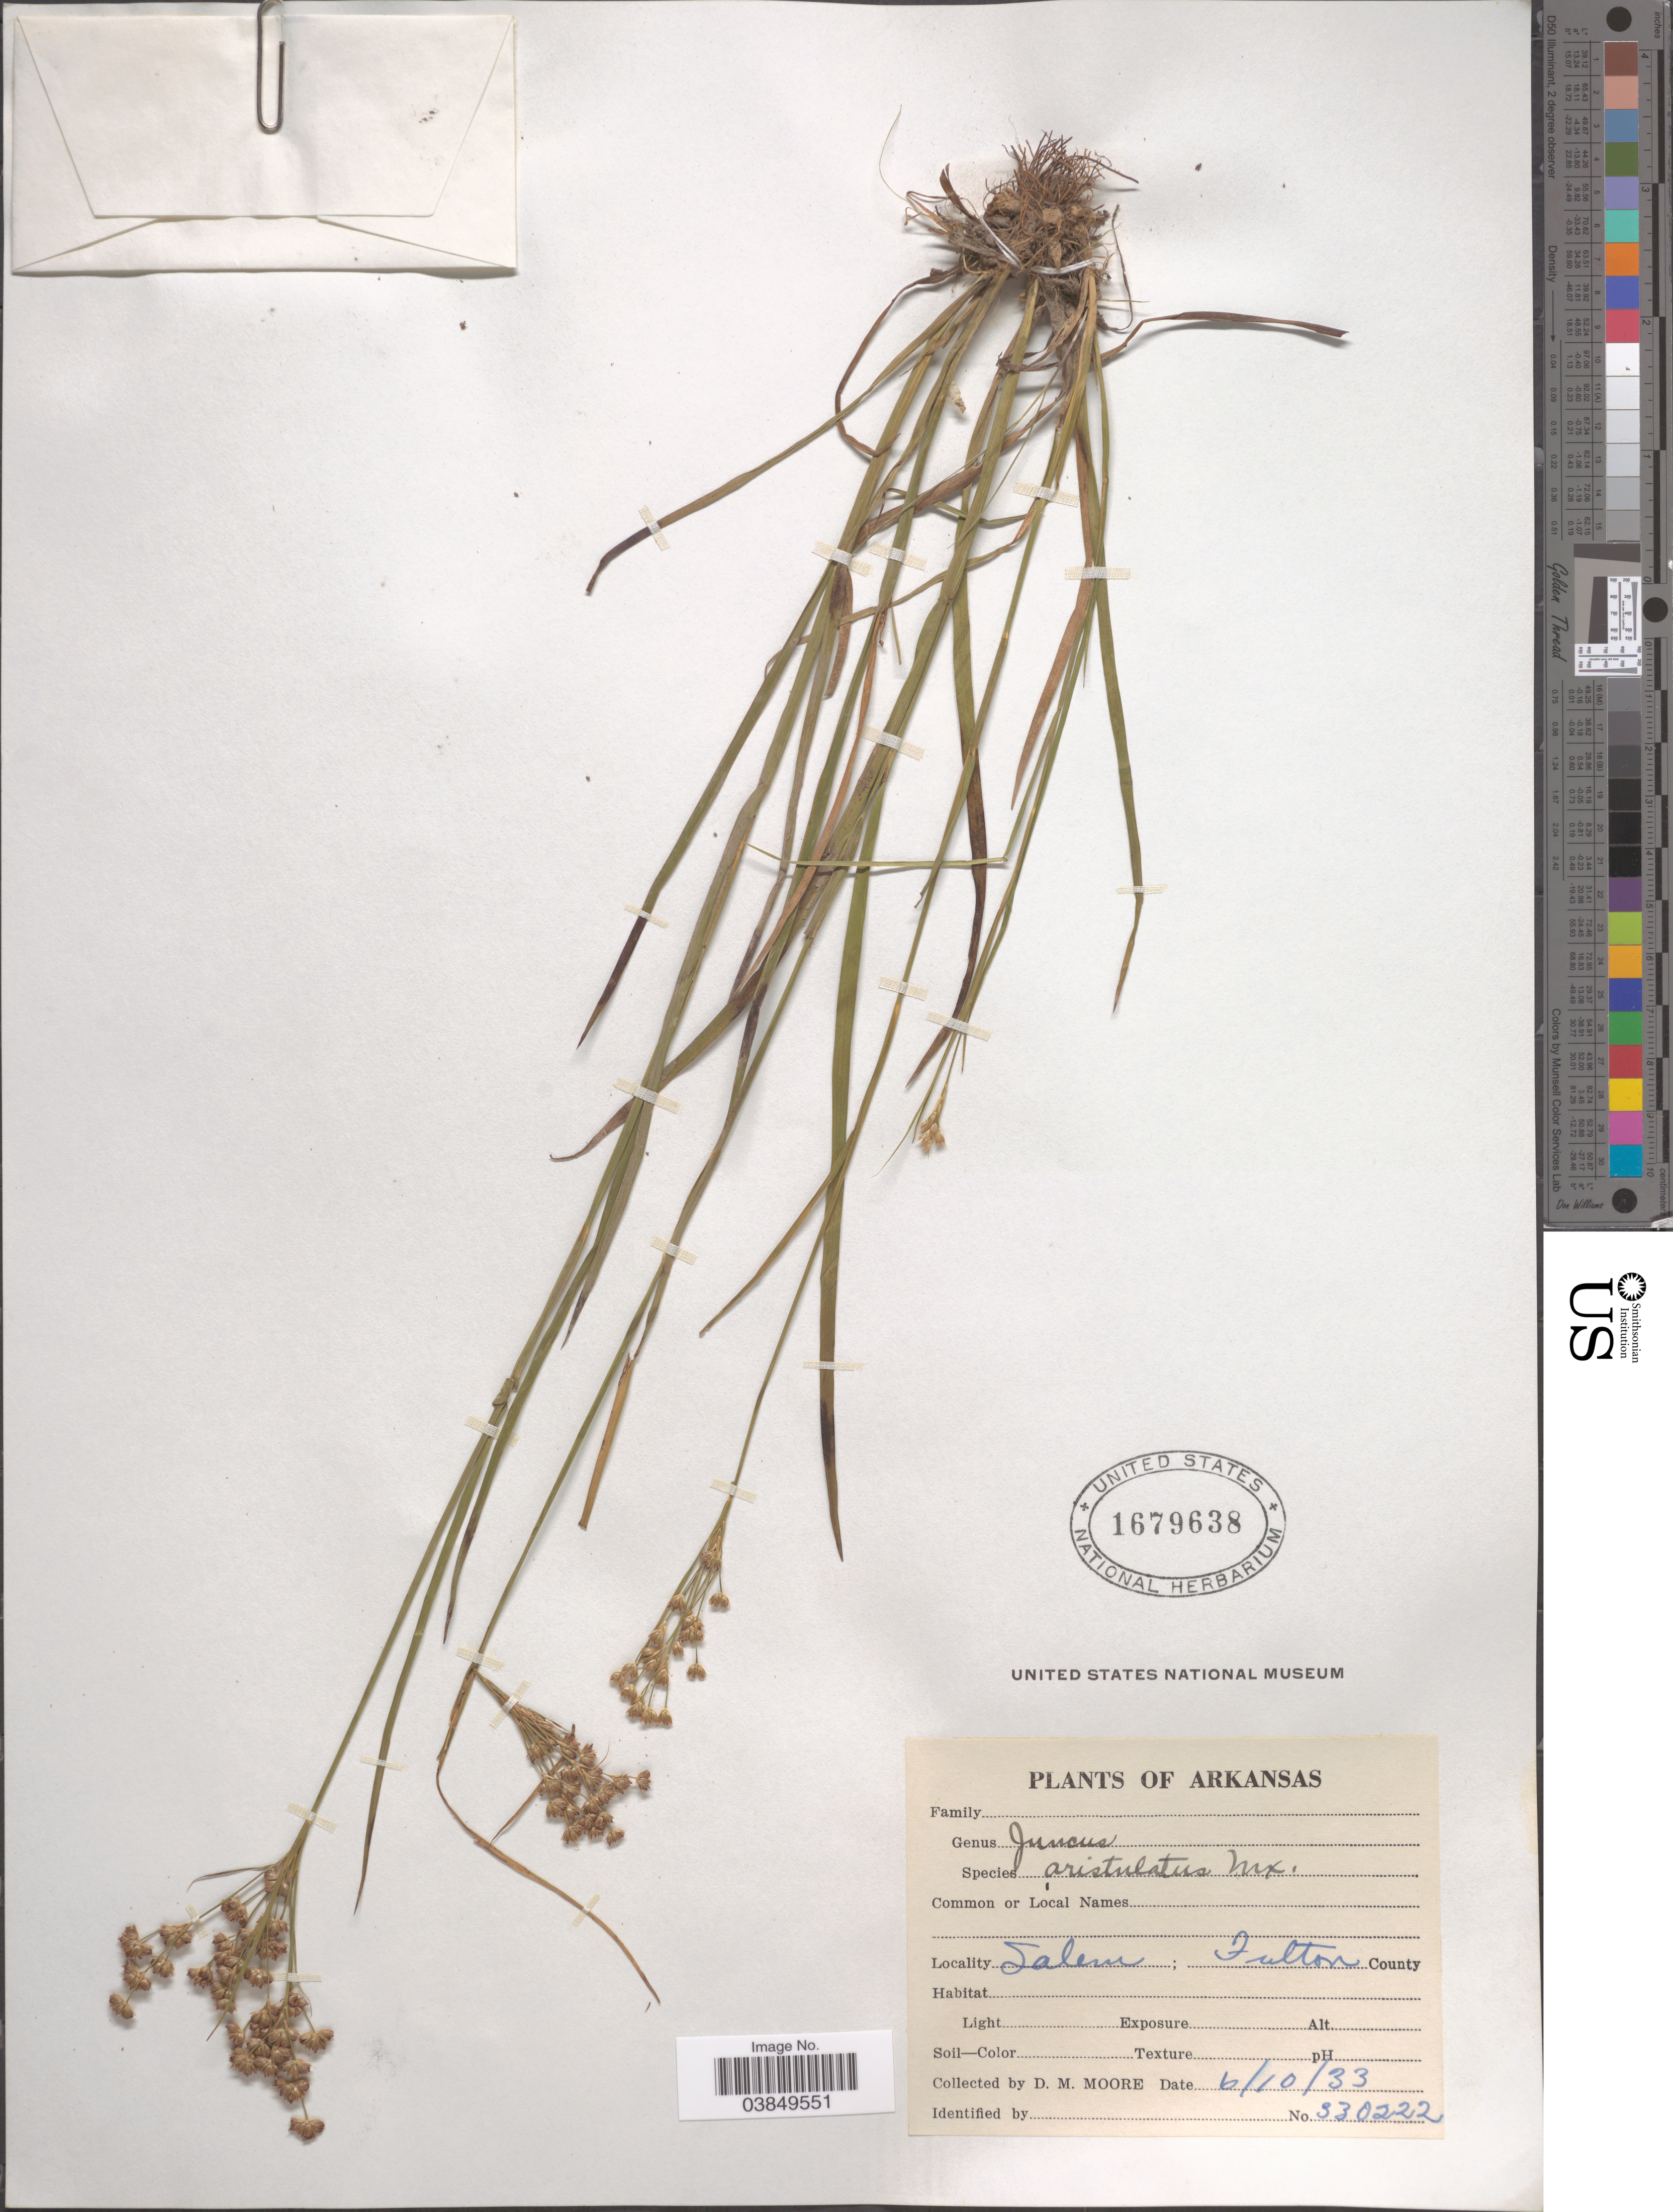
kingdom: Plantae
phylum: Tracheophyta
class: Liliopsida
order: Poales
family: Juncaceae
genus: Juncus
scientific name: Juncus aristulatus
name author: Michx.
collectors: D. Moore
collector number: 330222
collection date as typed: Transcribed d/m/y: 10/6/33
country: United States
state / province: Arkansas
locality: Salem; Fulton County.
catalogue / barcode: US 1679638